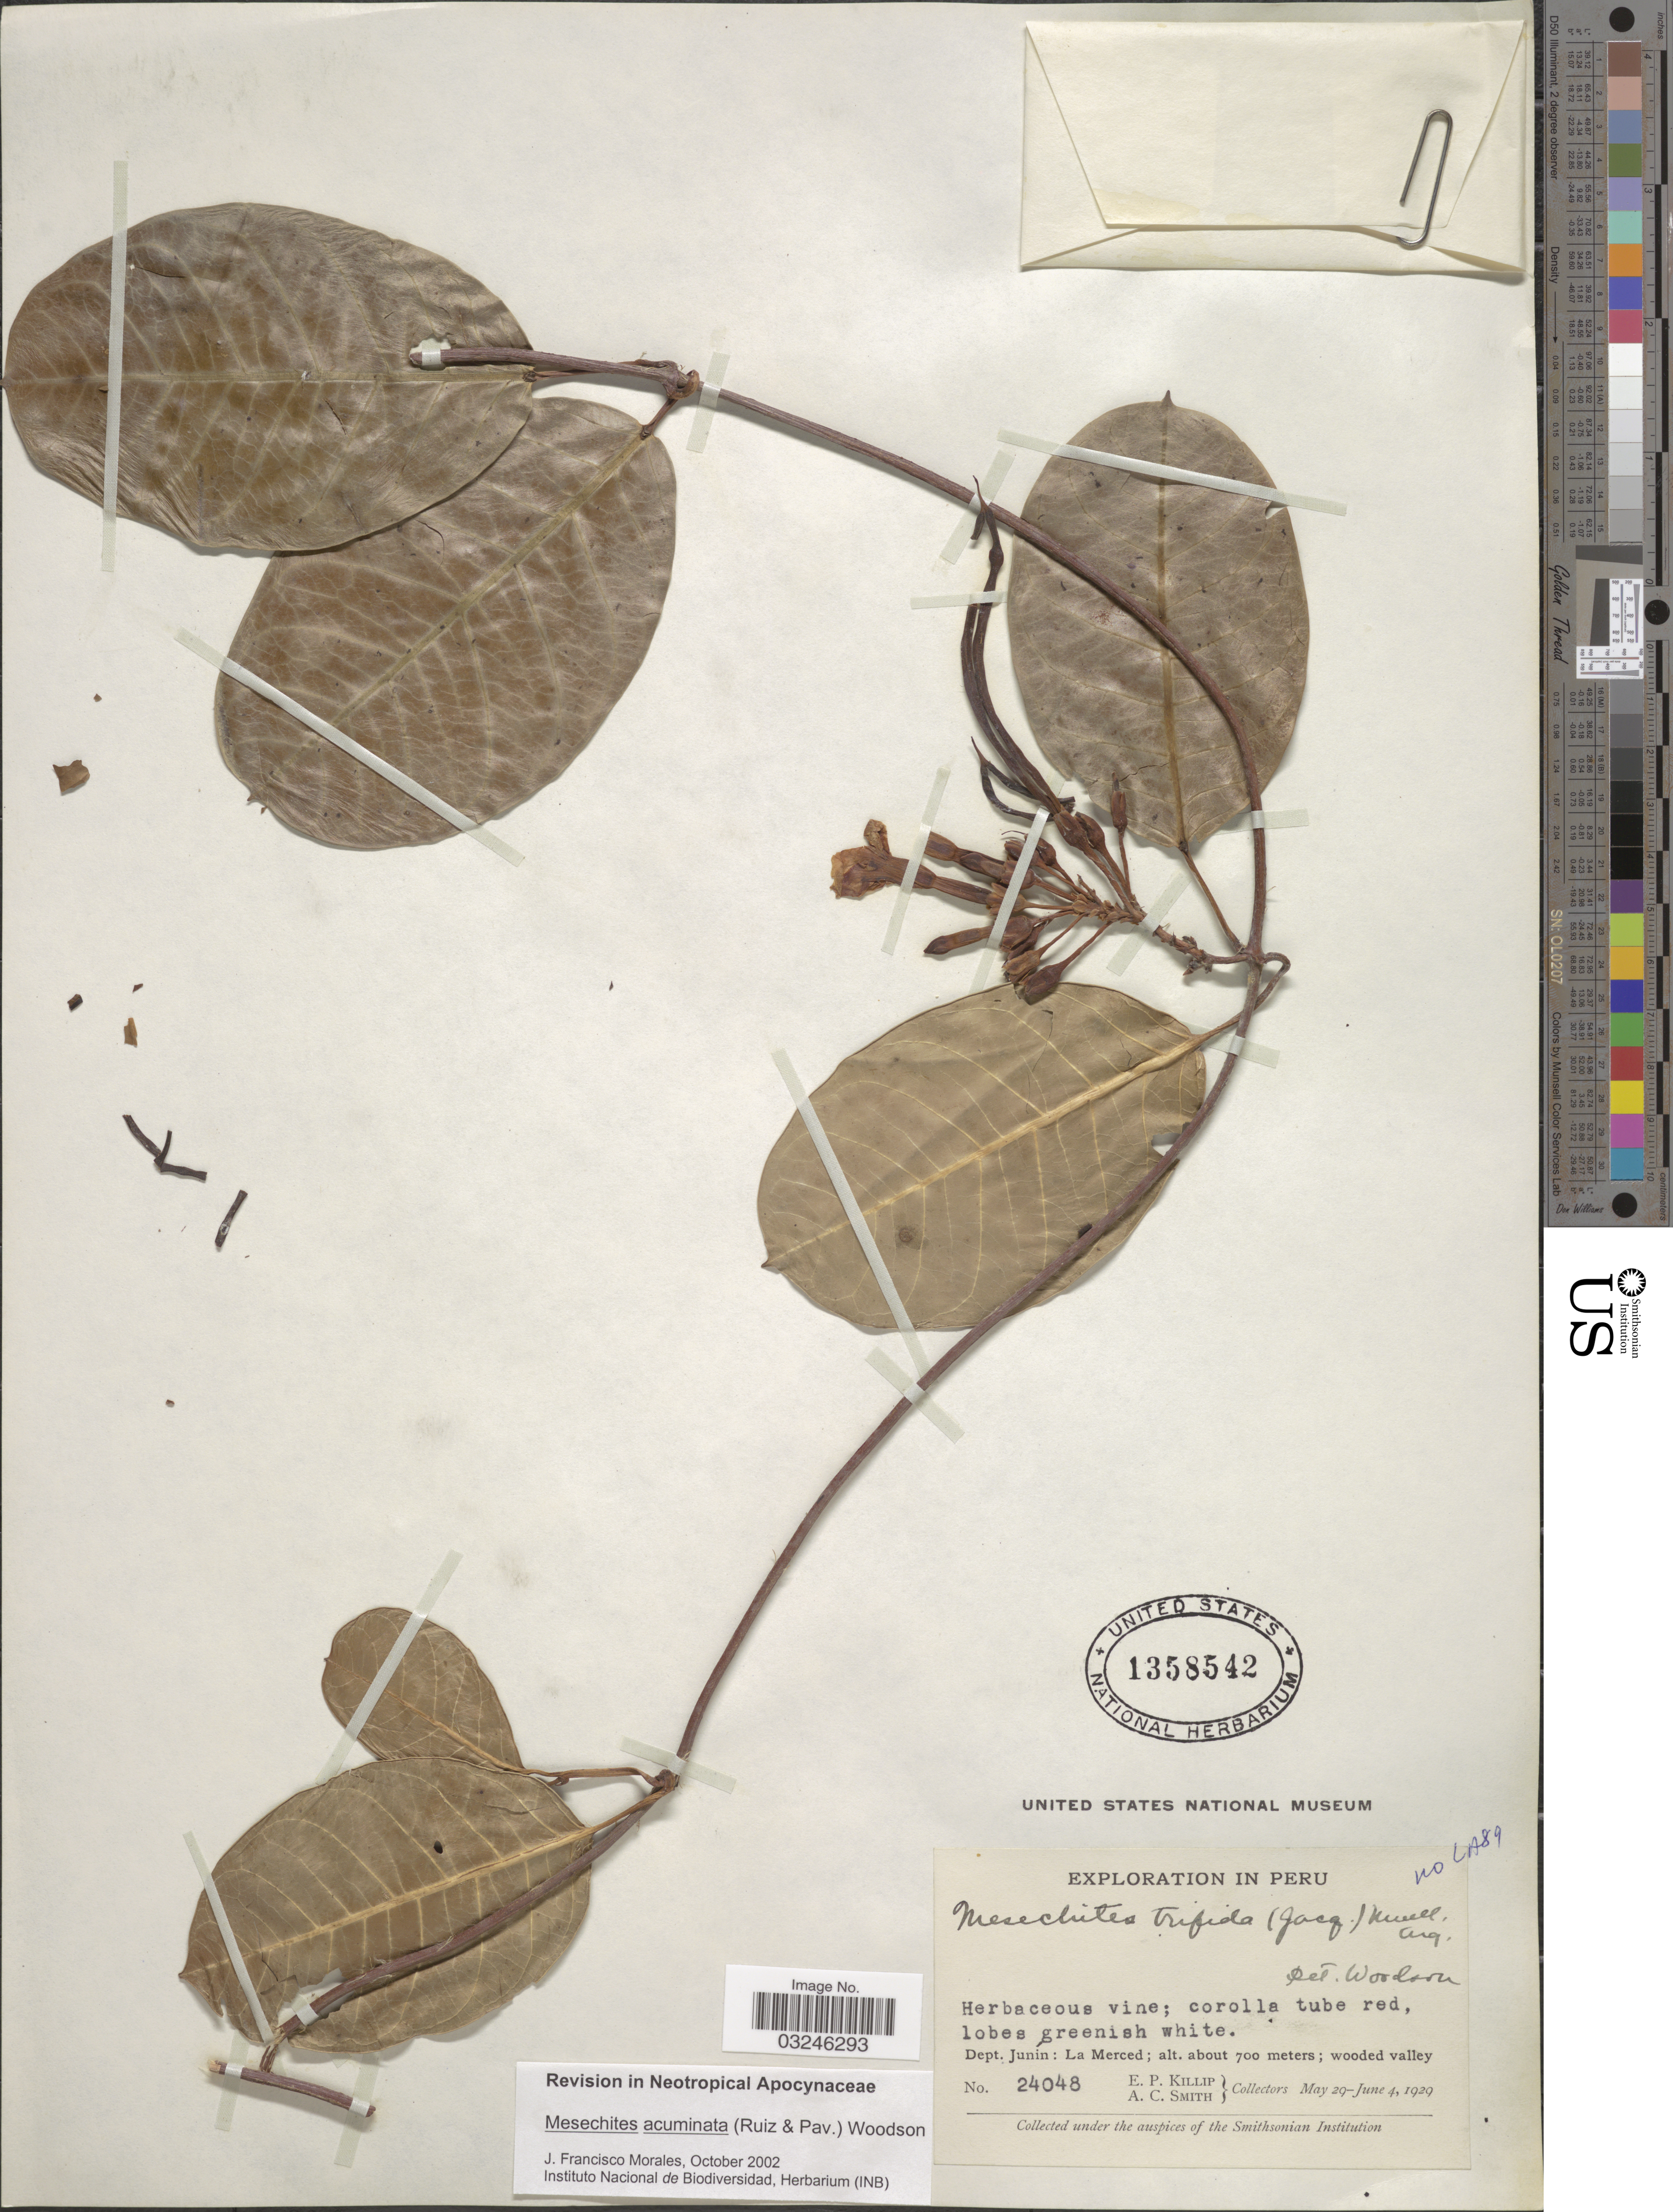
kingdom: Plantae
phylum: Tracheophyta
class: Magnoliopsida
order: Gentianales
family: Apocynaceae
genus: Mesechites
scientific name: Mesechites acuminatus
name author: (Ruiz & Pav.) Müll. Arg.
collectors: E. P. Killip & A. C. Smith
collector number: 24048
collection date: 1929-05-29/1929-06-04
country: Peru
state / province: Junín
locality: Dept. Junín: La Merced.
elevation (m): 700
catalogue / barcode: US 1358542